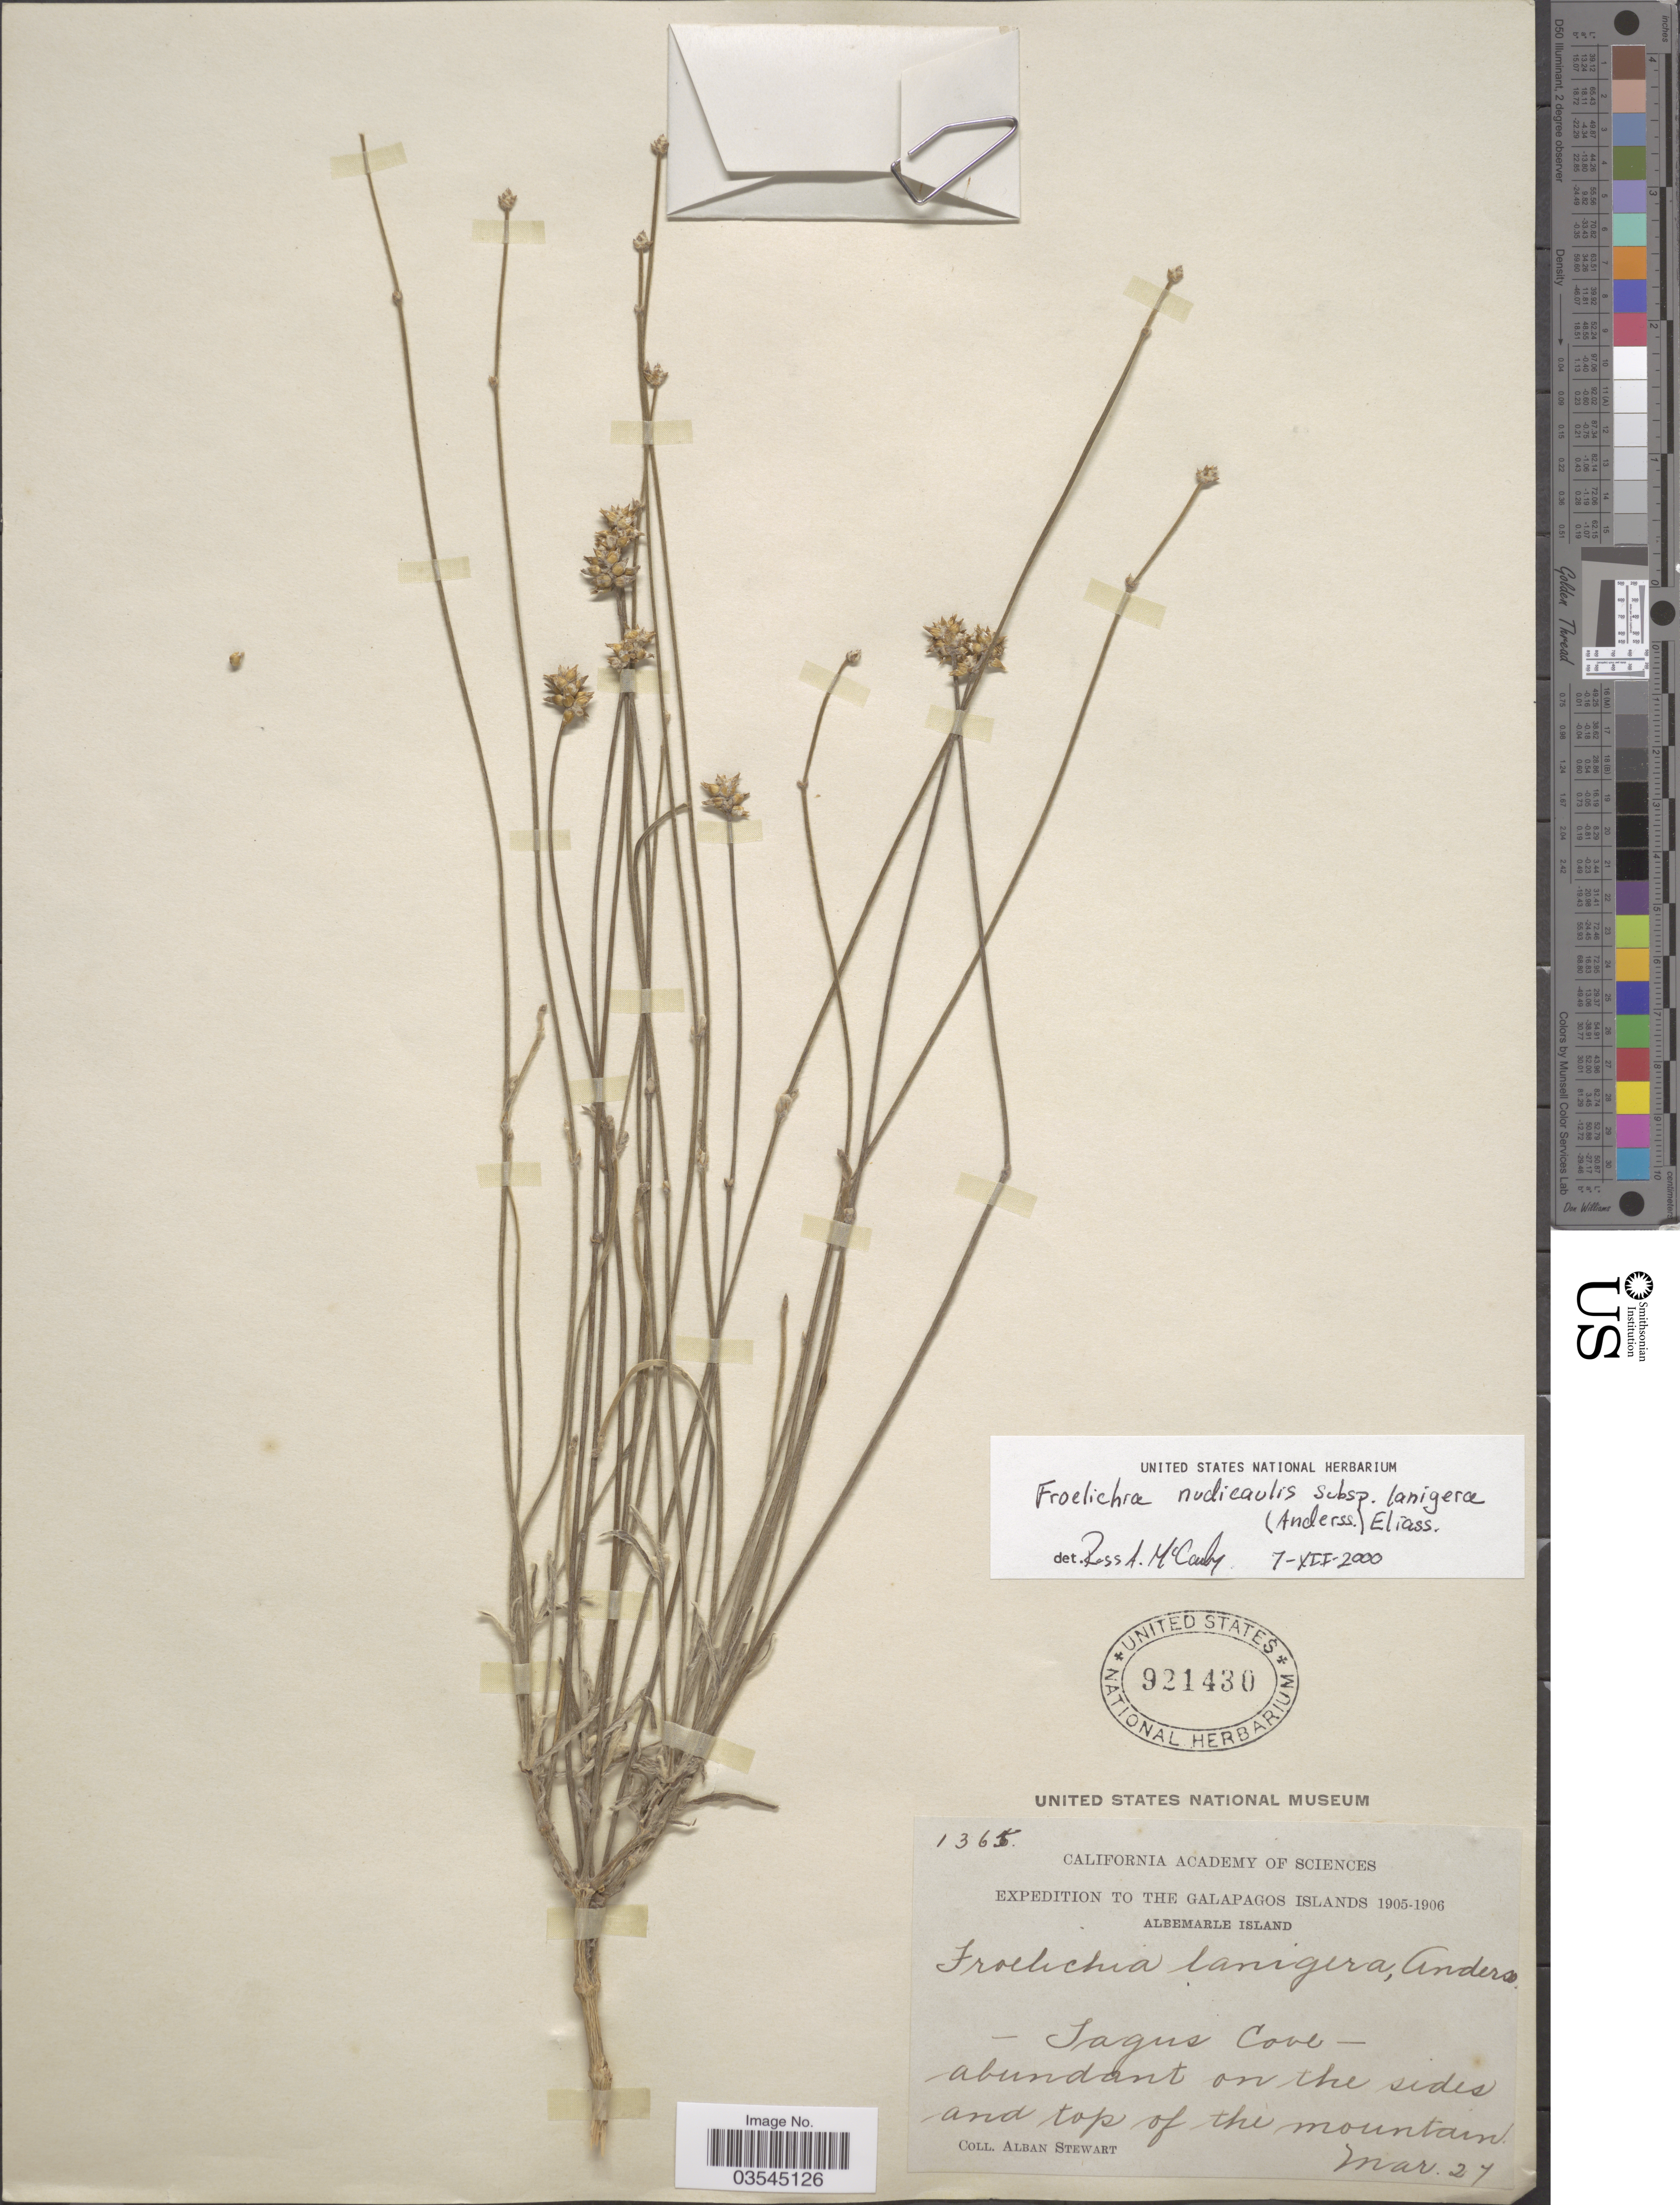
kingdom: Plantae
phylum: Tracheophyta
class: Magnoliopsida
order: Caryophyllales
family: Amaranthaceae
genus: Froelichia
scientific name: Froelichia nudicaulis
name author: Hook. f.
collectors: A. Stewart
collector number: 1365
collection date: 1905-03-27/1906-03-27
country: Ecuador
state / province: Colón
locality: Galapagos Islands. Albemarle Island. -Tagus Cove-.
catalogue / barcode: US 921430